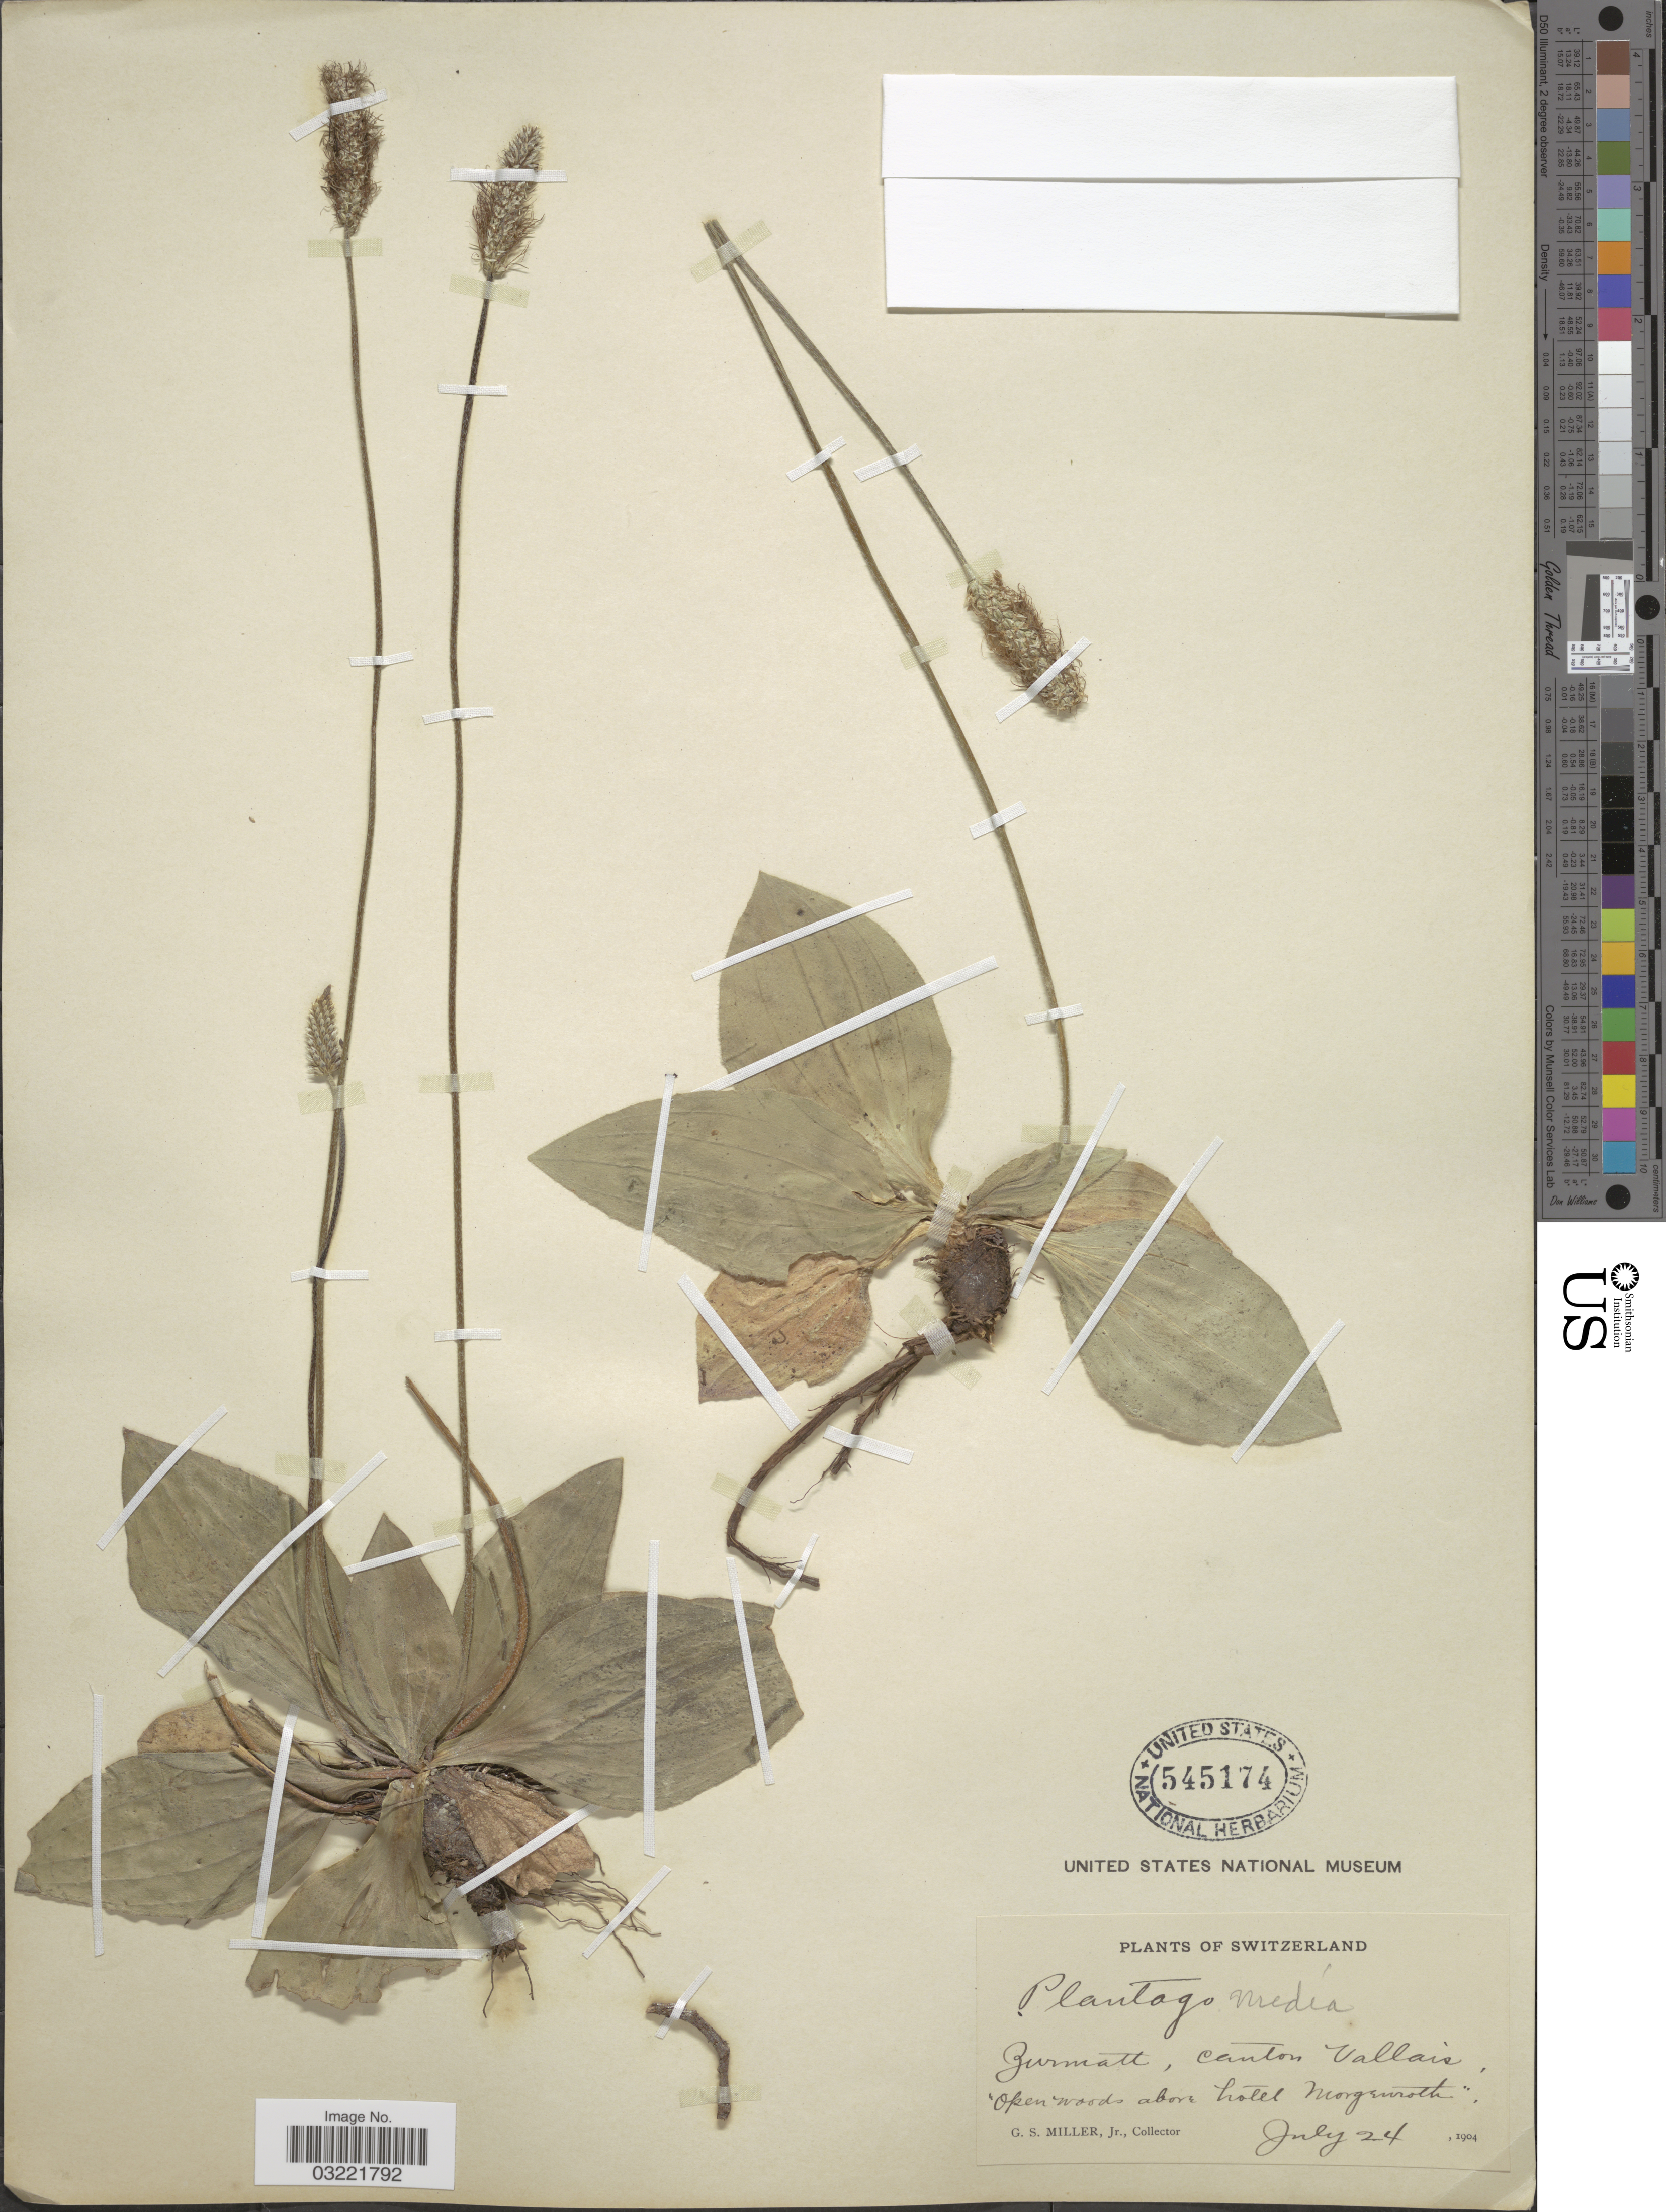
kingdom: Plantae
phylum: Tracheophyta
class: Magnoliopsida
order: Lamiales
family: Plantaginaceae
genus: Plantago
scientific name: Plantago media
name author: L.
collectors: G. S. Miller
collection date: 1904-07-24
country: Switzerland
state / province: Valais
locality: Zurmatt, Canton Vallais, "open woods above hotel Morgenroth".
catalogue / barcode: US 545174